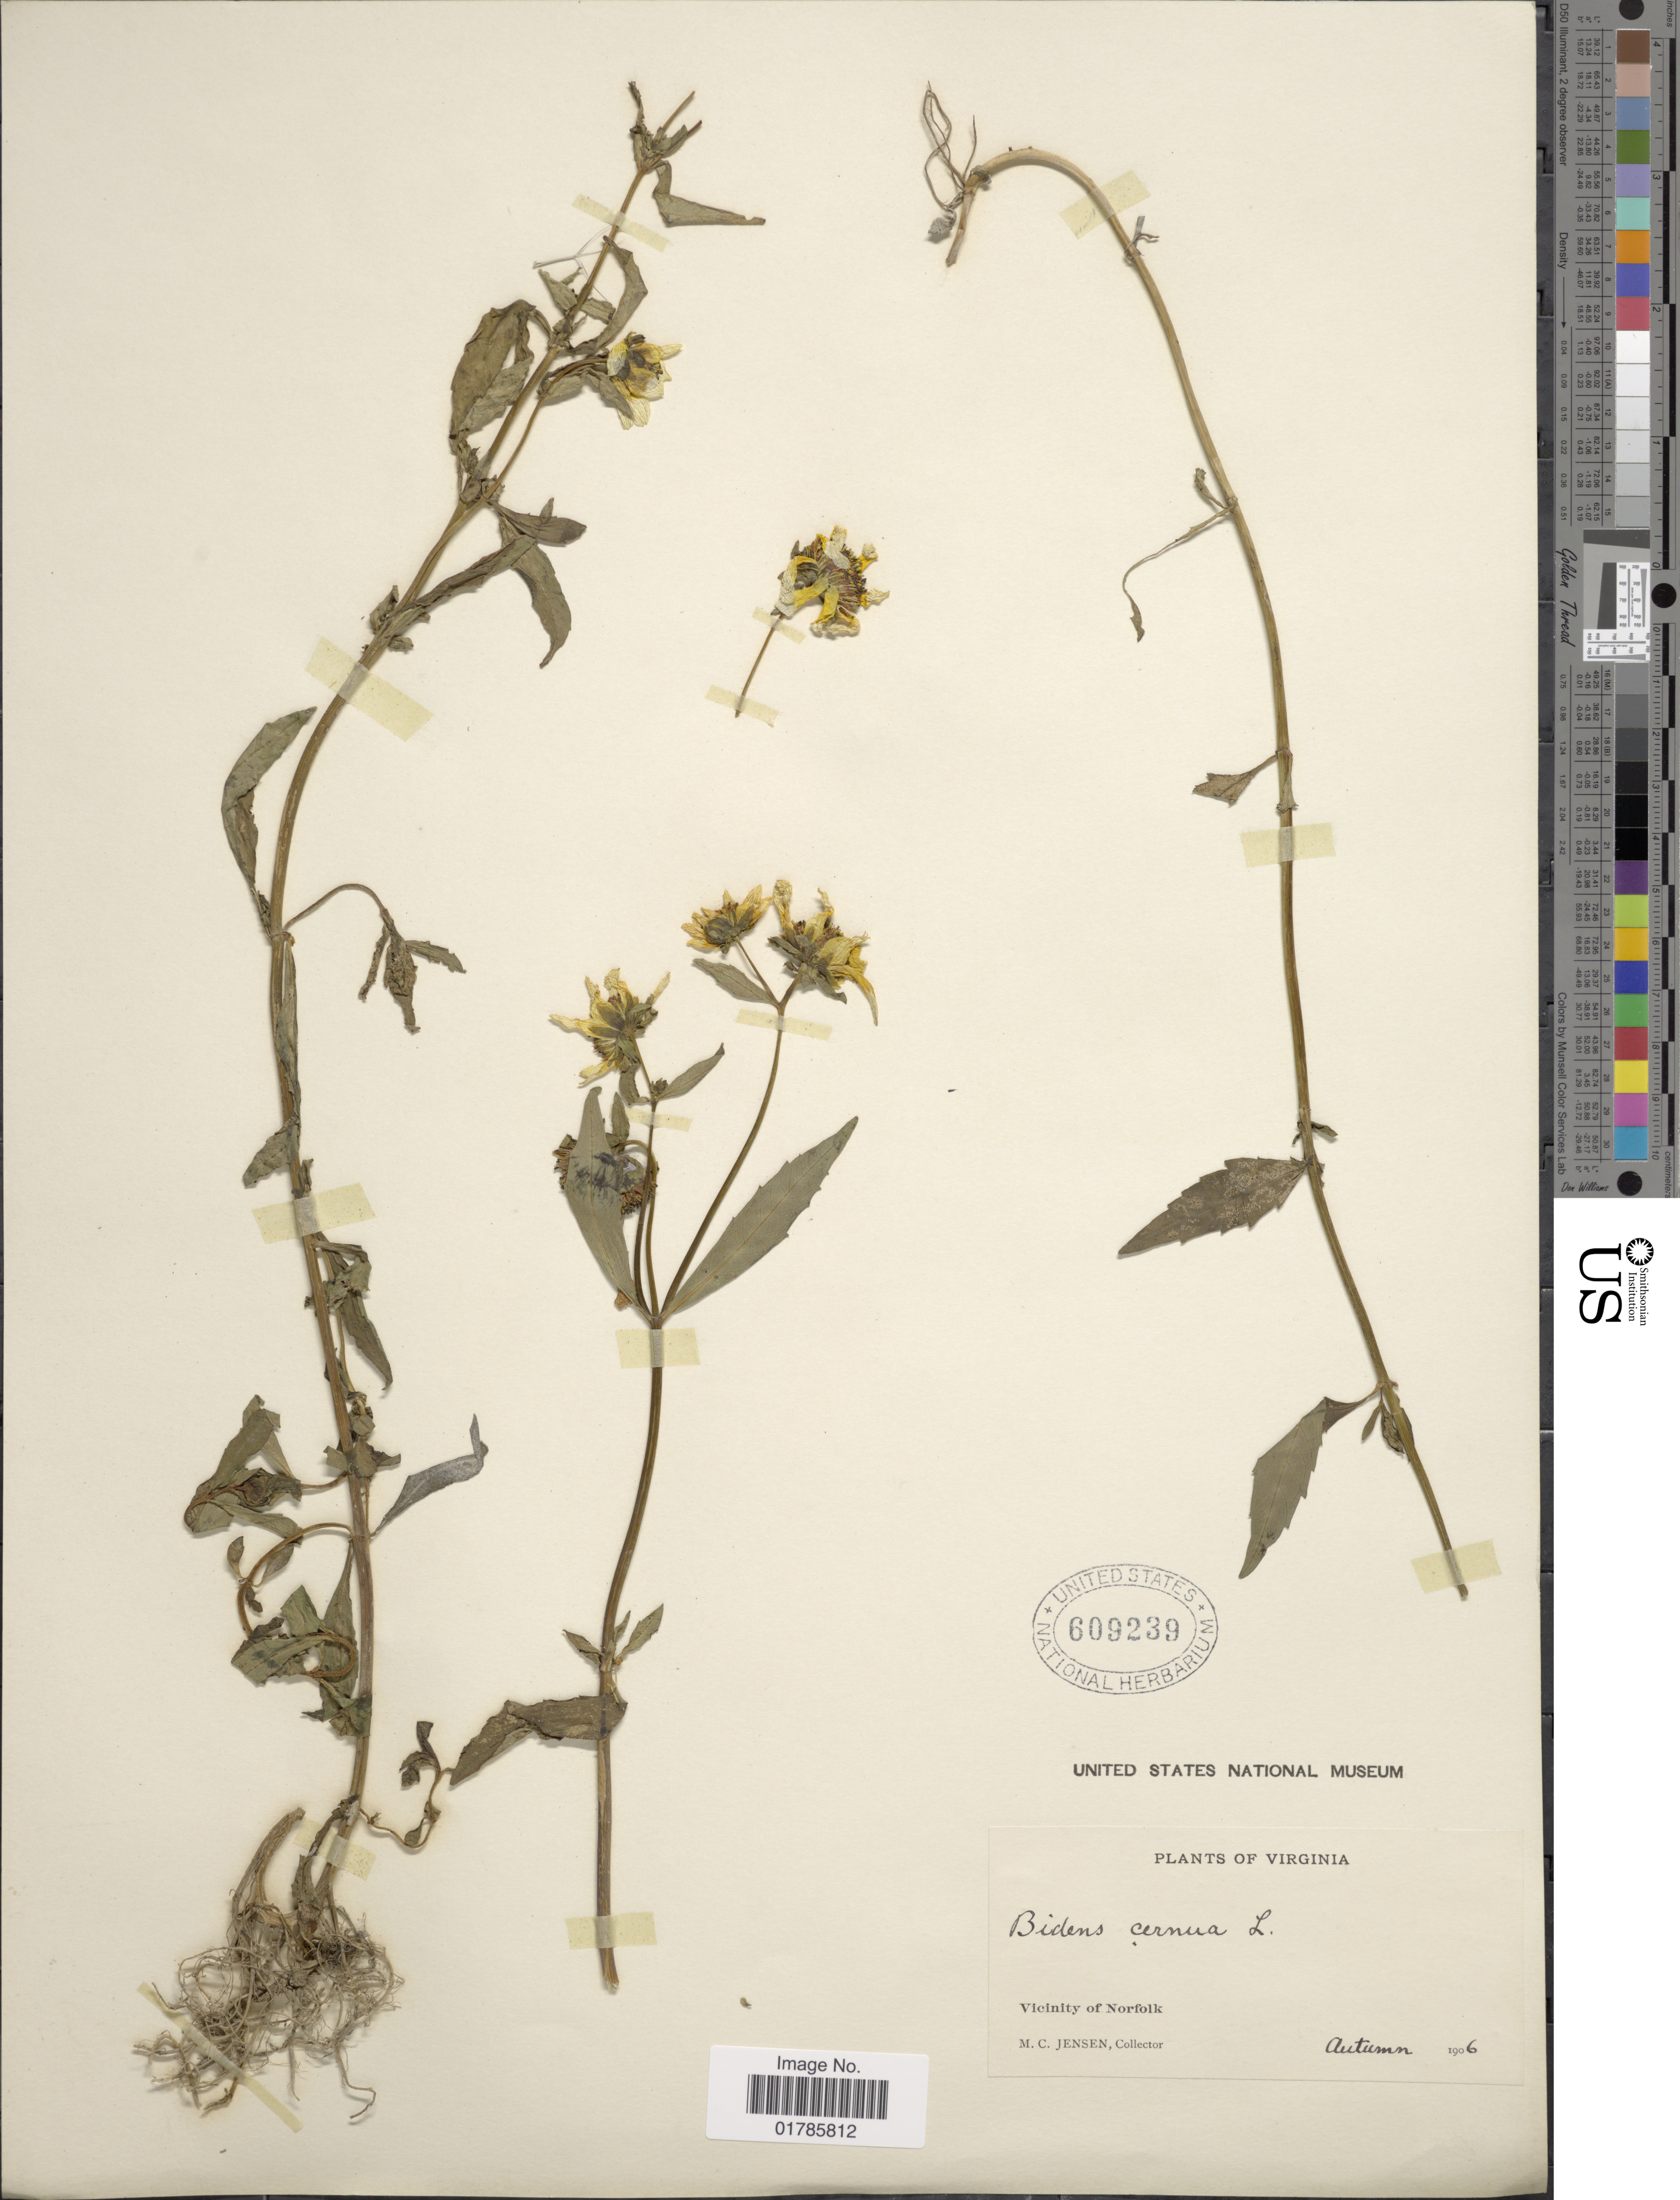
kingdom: Plantae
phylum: Tracheophyta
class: Magnoliopsida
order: Asterales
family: Asteraceae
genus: Bidens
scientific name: Bidens cernua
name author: L.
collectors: M. C. Jensen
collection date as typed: Autumn 1906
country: United States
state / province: Virginia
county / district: City of Norfolk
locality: Vicinity of Norfolk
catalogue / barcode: US 609239